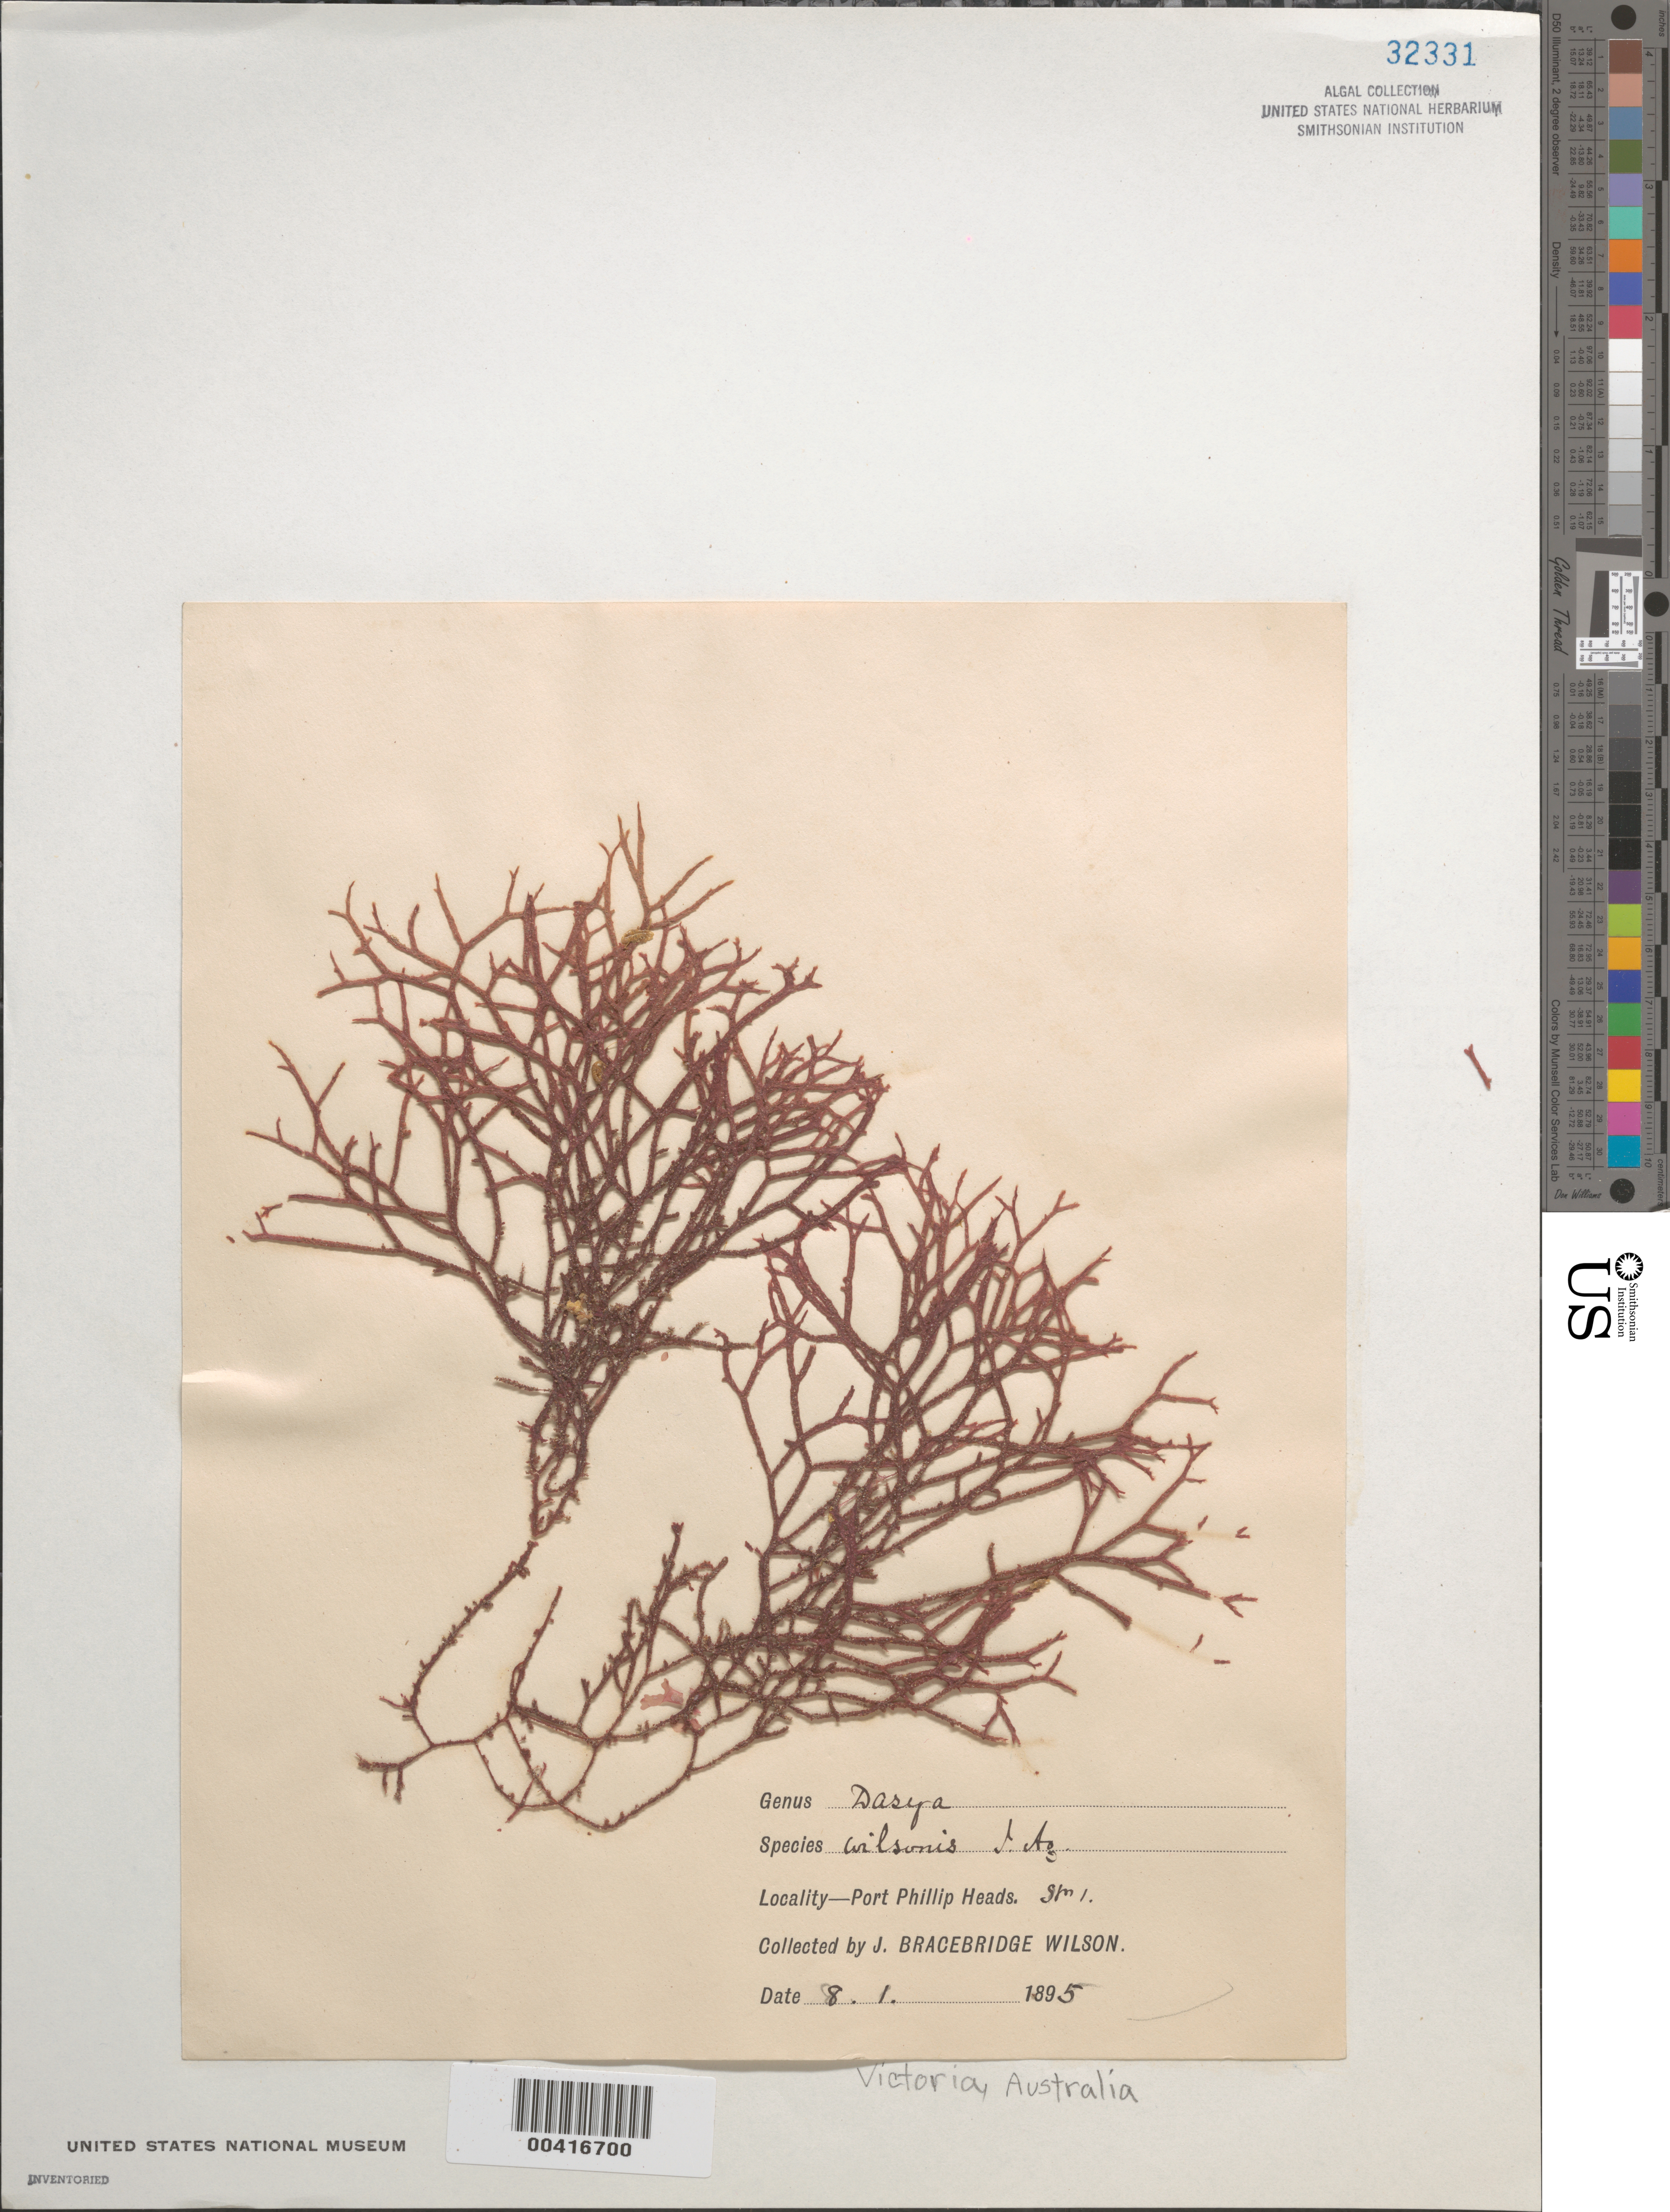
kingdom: Plantae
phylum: Rhodophyta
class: Florideophyceae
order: Ceramiales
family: Dasyaceae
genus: Dasya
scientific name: Dasya wilsonis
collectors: J. B. Wilson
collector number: Station 1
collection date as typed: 08 Jan 1895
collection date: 1895-01-08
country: Australia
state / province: Victoria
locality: Port Phillip Heads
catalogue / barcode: US 32331